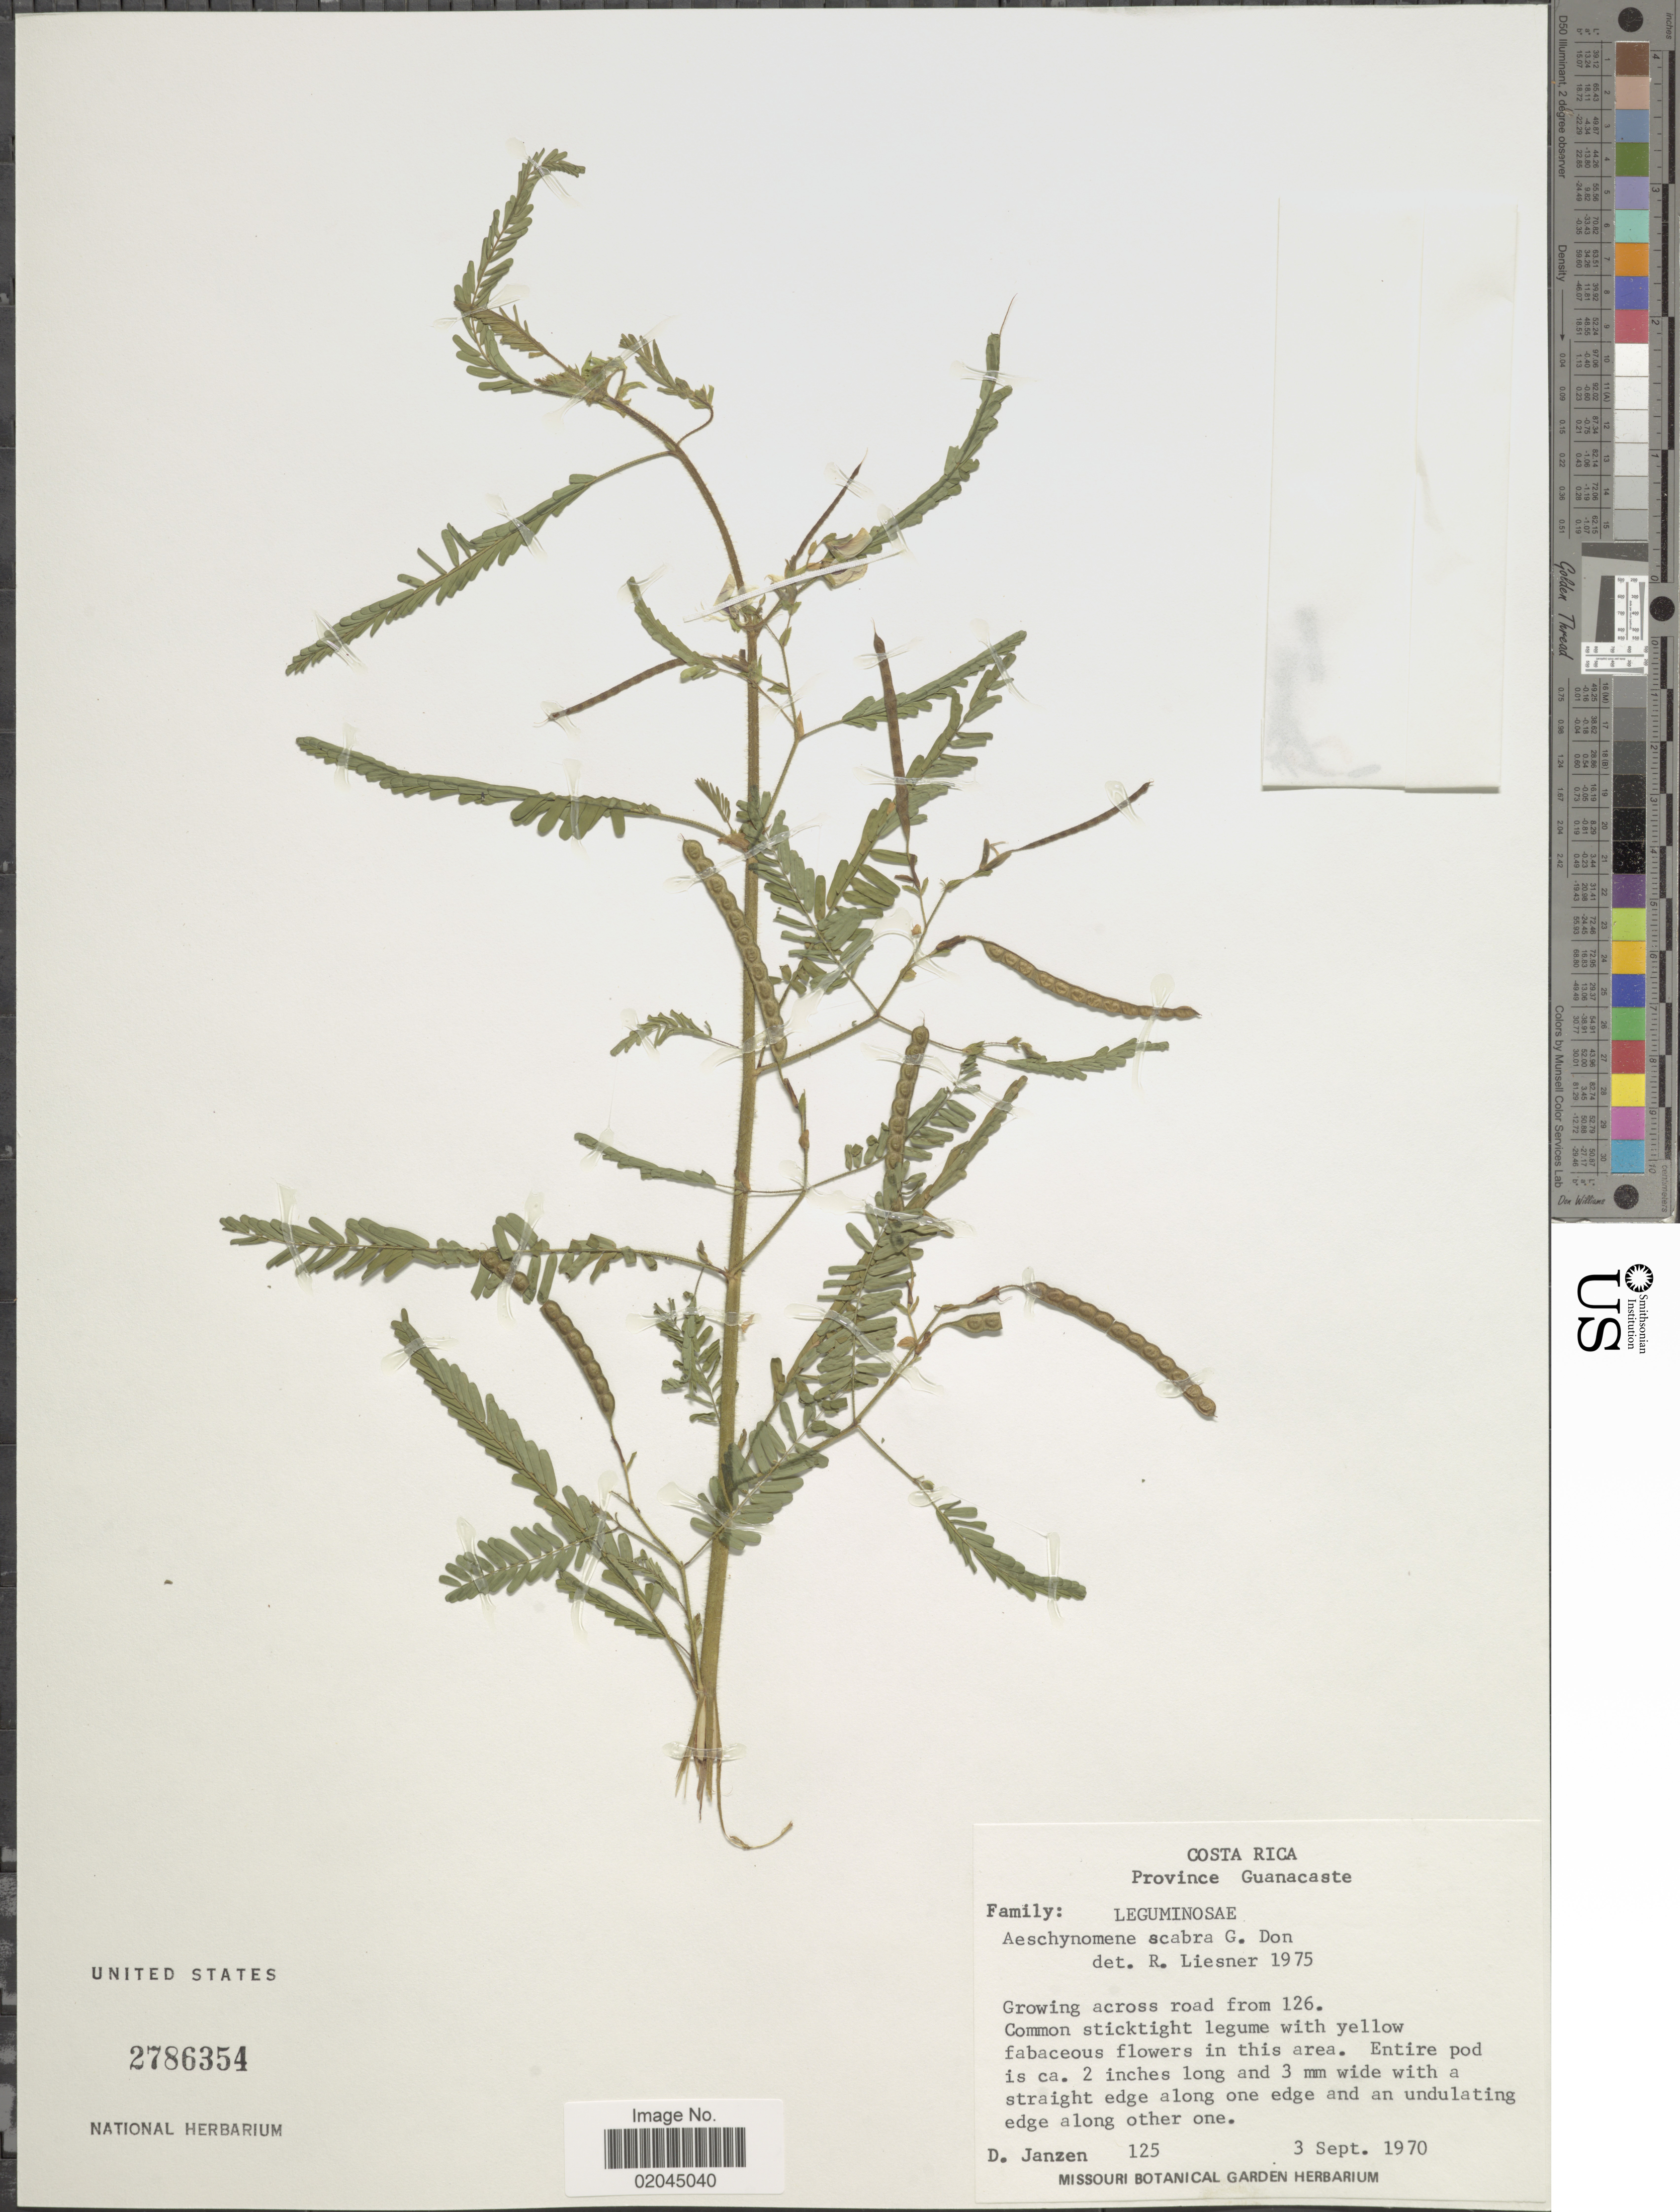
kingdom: Plantae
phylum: Tracheophyta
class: Magnoliopsida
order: Fabales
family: Fabaceae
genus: Aeschynomene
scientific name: Aeschynomene scabra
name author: G. Don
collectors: D. Janzen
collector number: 125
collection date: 1970-09-03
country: Costa Rica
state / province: Guanacaste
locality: Province Guanacaste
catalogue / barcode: US 2786354